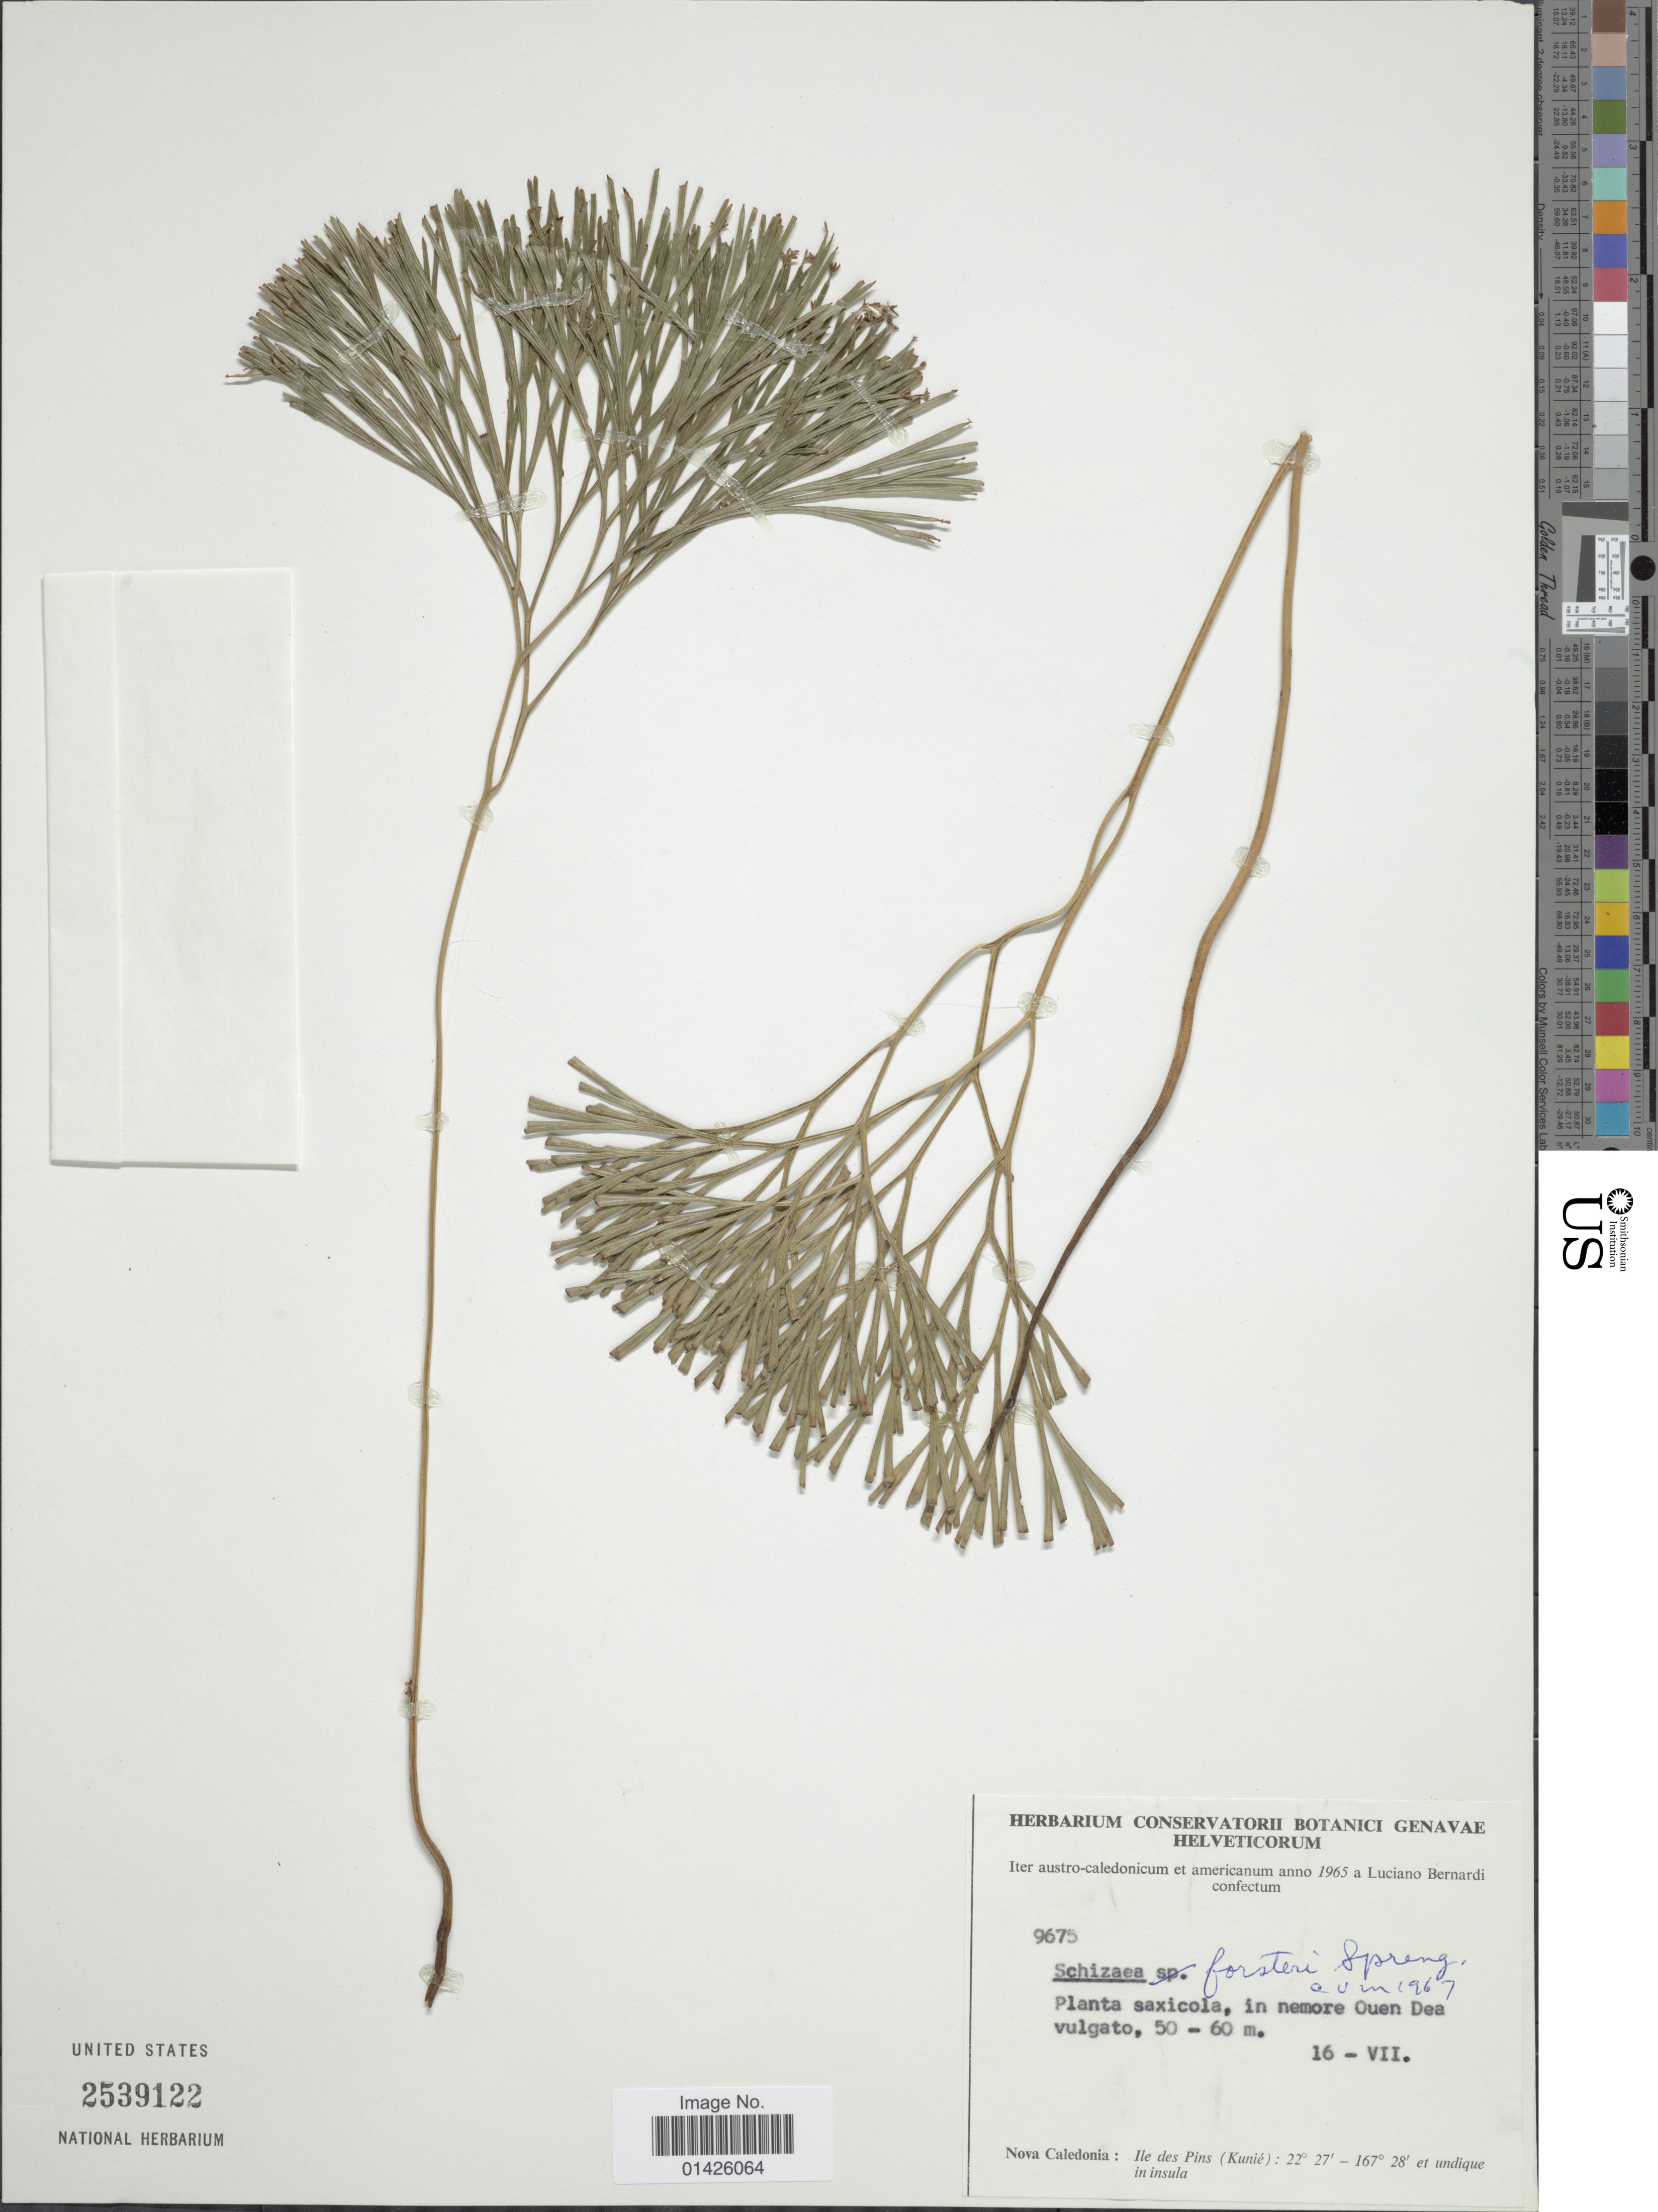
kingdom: Plantae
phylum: Tracheophyta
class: Polypodiopsida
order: Schizaeales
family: Schizaeaceae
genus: Schizaea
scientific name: Schizaea dichotoma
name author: (L.) J. Sm.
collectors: L. Bernardi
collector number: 9675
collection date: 1965-07-16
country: New Caledonia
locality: Ile des Pins (Kunié): 22° 27' - 167° 28'et undique in insula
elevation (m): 50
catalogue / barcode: US 2539122